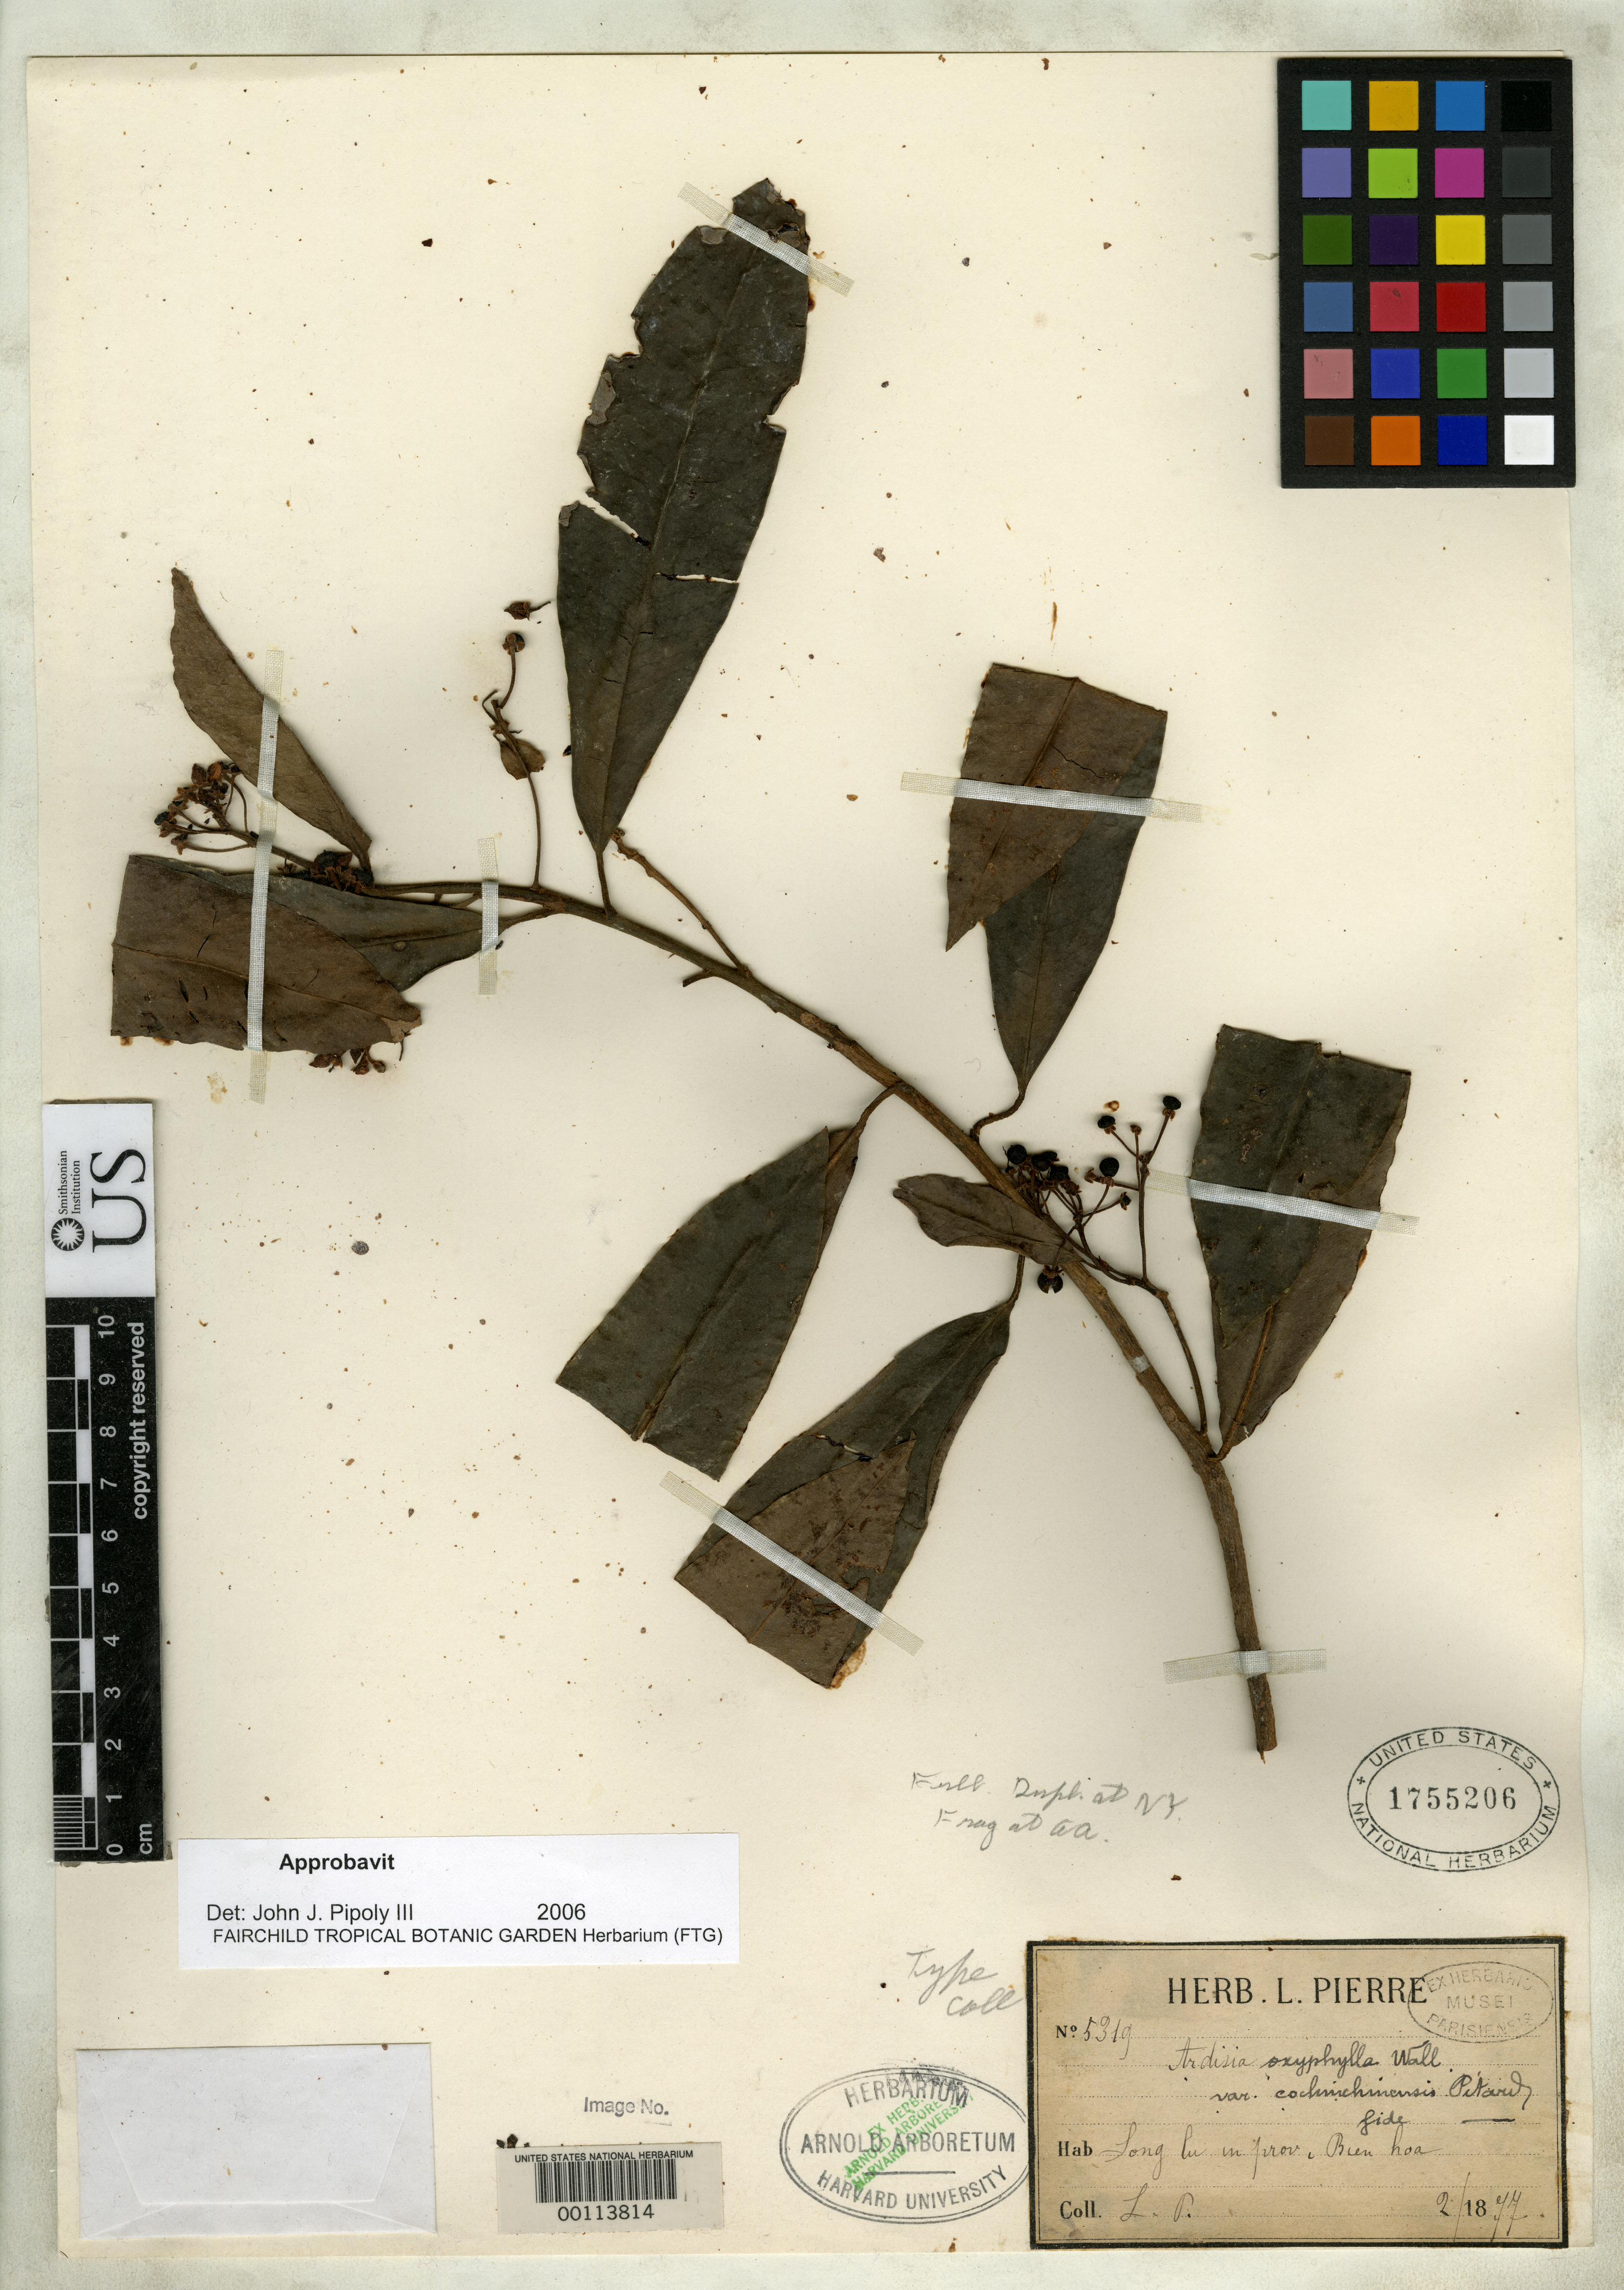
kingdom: Plantae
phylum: Tracheophyta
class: Magnoliopsida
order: Ericales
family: Primulaceae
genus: Ardisia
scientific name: Ardisia oxyphylla var. cochinchinensis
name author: Pit. in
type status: Isotype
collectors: J. Pierre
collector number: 5319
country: Vietnam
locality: Bien-hoa, Song-lu.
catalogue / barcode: US 1755206